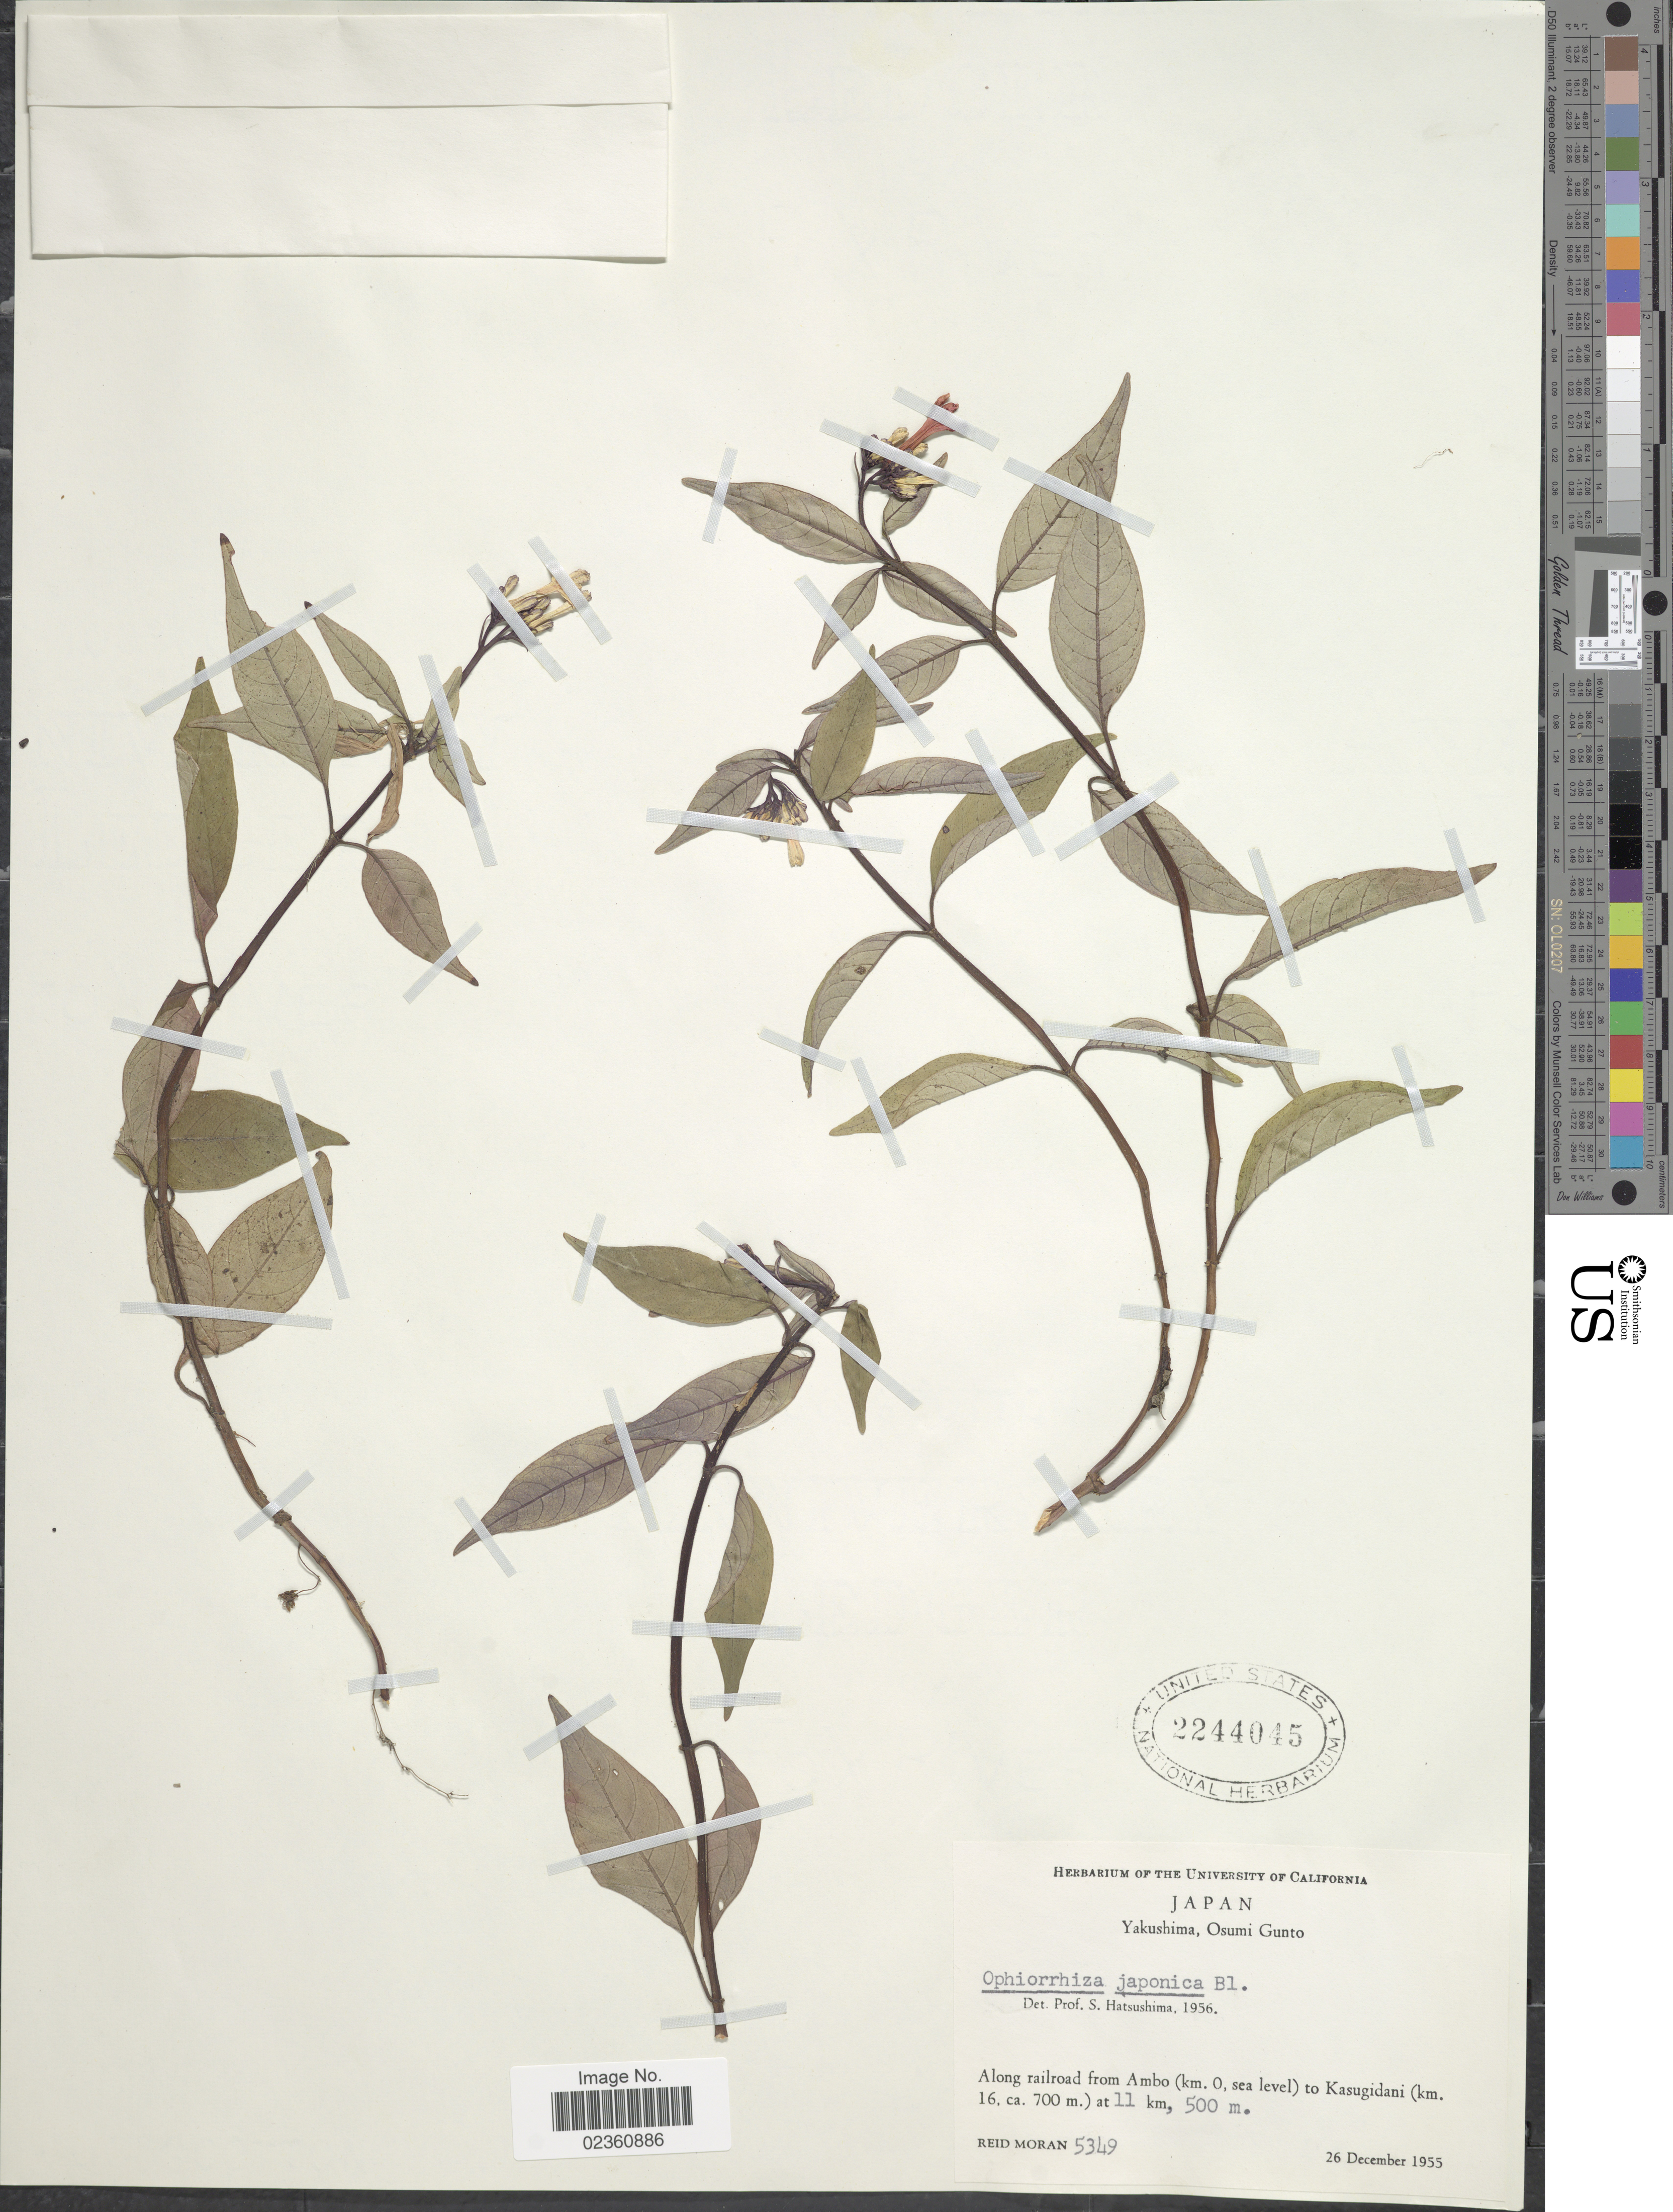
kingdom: Plantae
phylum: Tracheophyta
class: Magnoliopsida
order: Gentianales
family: Rubiaceae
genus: Ophiorrhiza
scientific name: Ophiorrhiza japonica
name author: Blume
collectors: R. V. Moran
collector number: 5349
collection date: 1955-12-26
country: Japan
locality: Yakushima, Osumi Gunto, Along railroad from Ambo (km. 0, sea level) to Kasugidani (km. 16, ca. 700 m.) at 11 km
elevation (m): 500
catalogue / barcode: US 2244045